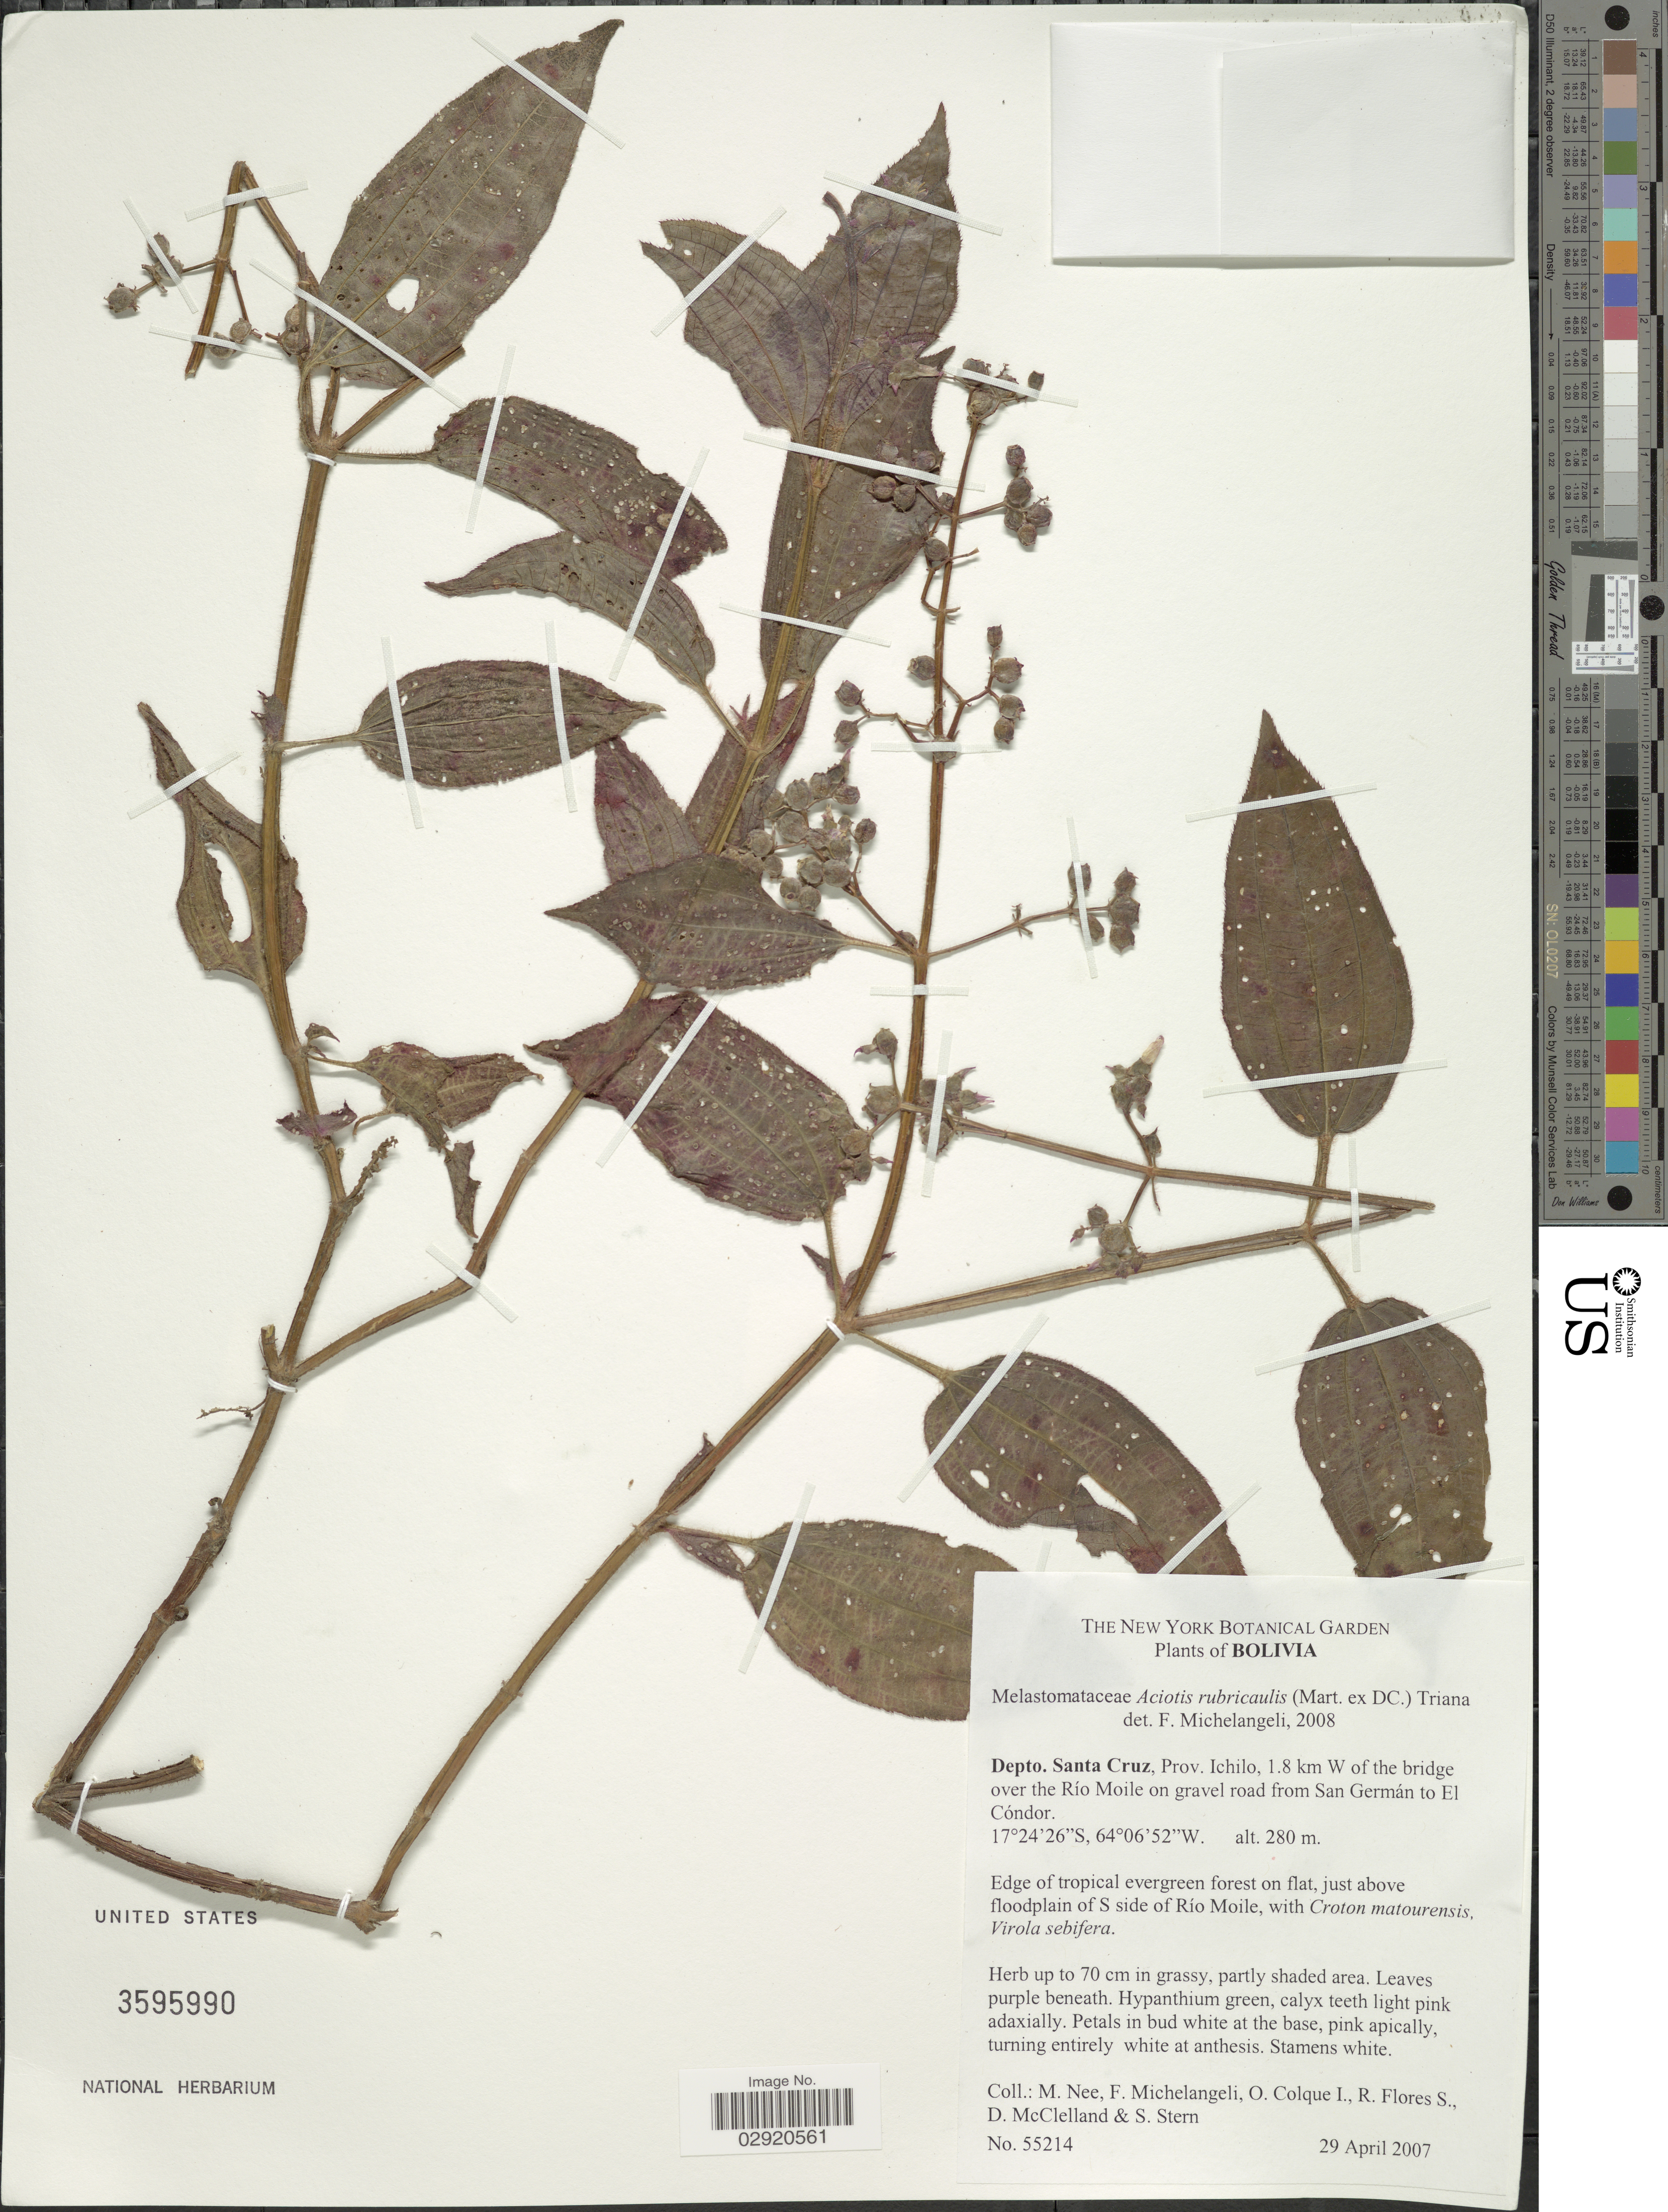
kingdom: Plantae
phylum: Tracheophyta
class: Magnoliopsida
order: Myrtales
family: Melastomataceae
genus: Aciotis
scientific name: Aciotis rubricaulis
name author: (Mart. ex DC.) Triana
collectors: M. Nee, F. Michelangeli, O. Colque, R. Flores S. & et al.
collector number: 55214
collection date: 2007-04-29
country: Bolivia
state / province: Santa Cruz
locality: Depto. Santa Cruz, Prov. Ichilo, 1.8 km W of the bridge over the Río Moile on gravel road from San Germán to El Condór.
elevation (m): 280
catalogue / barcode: US 3595990